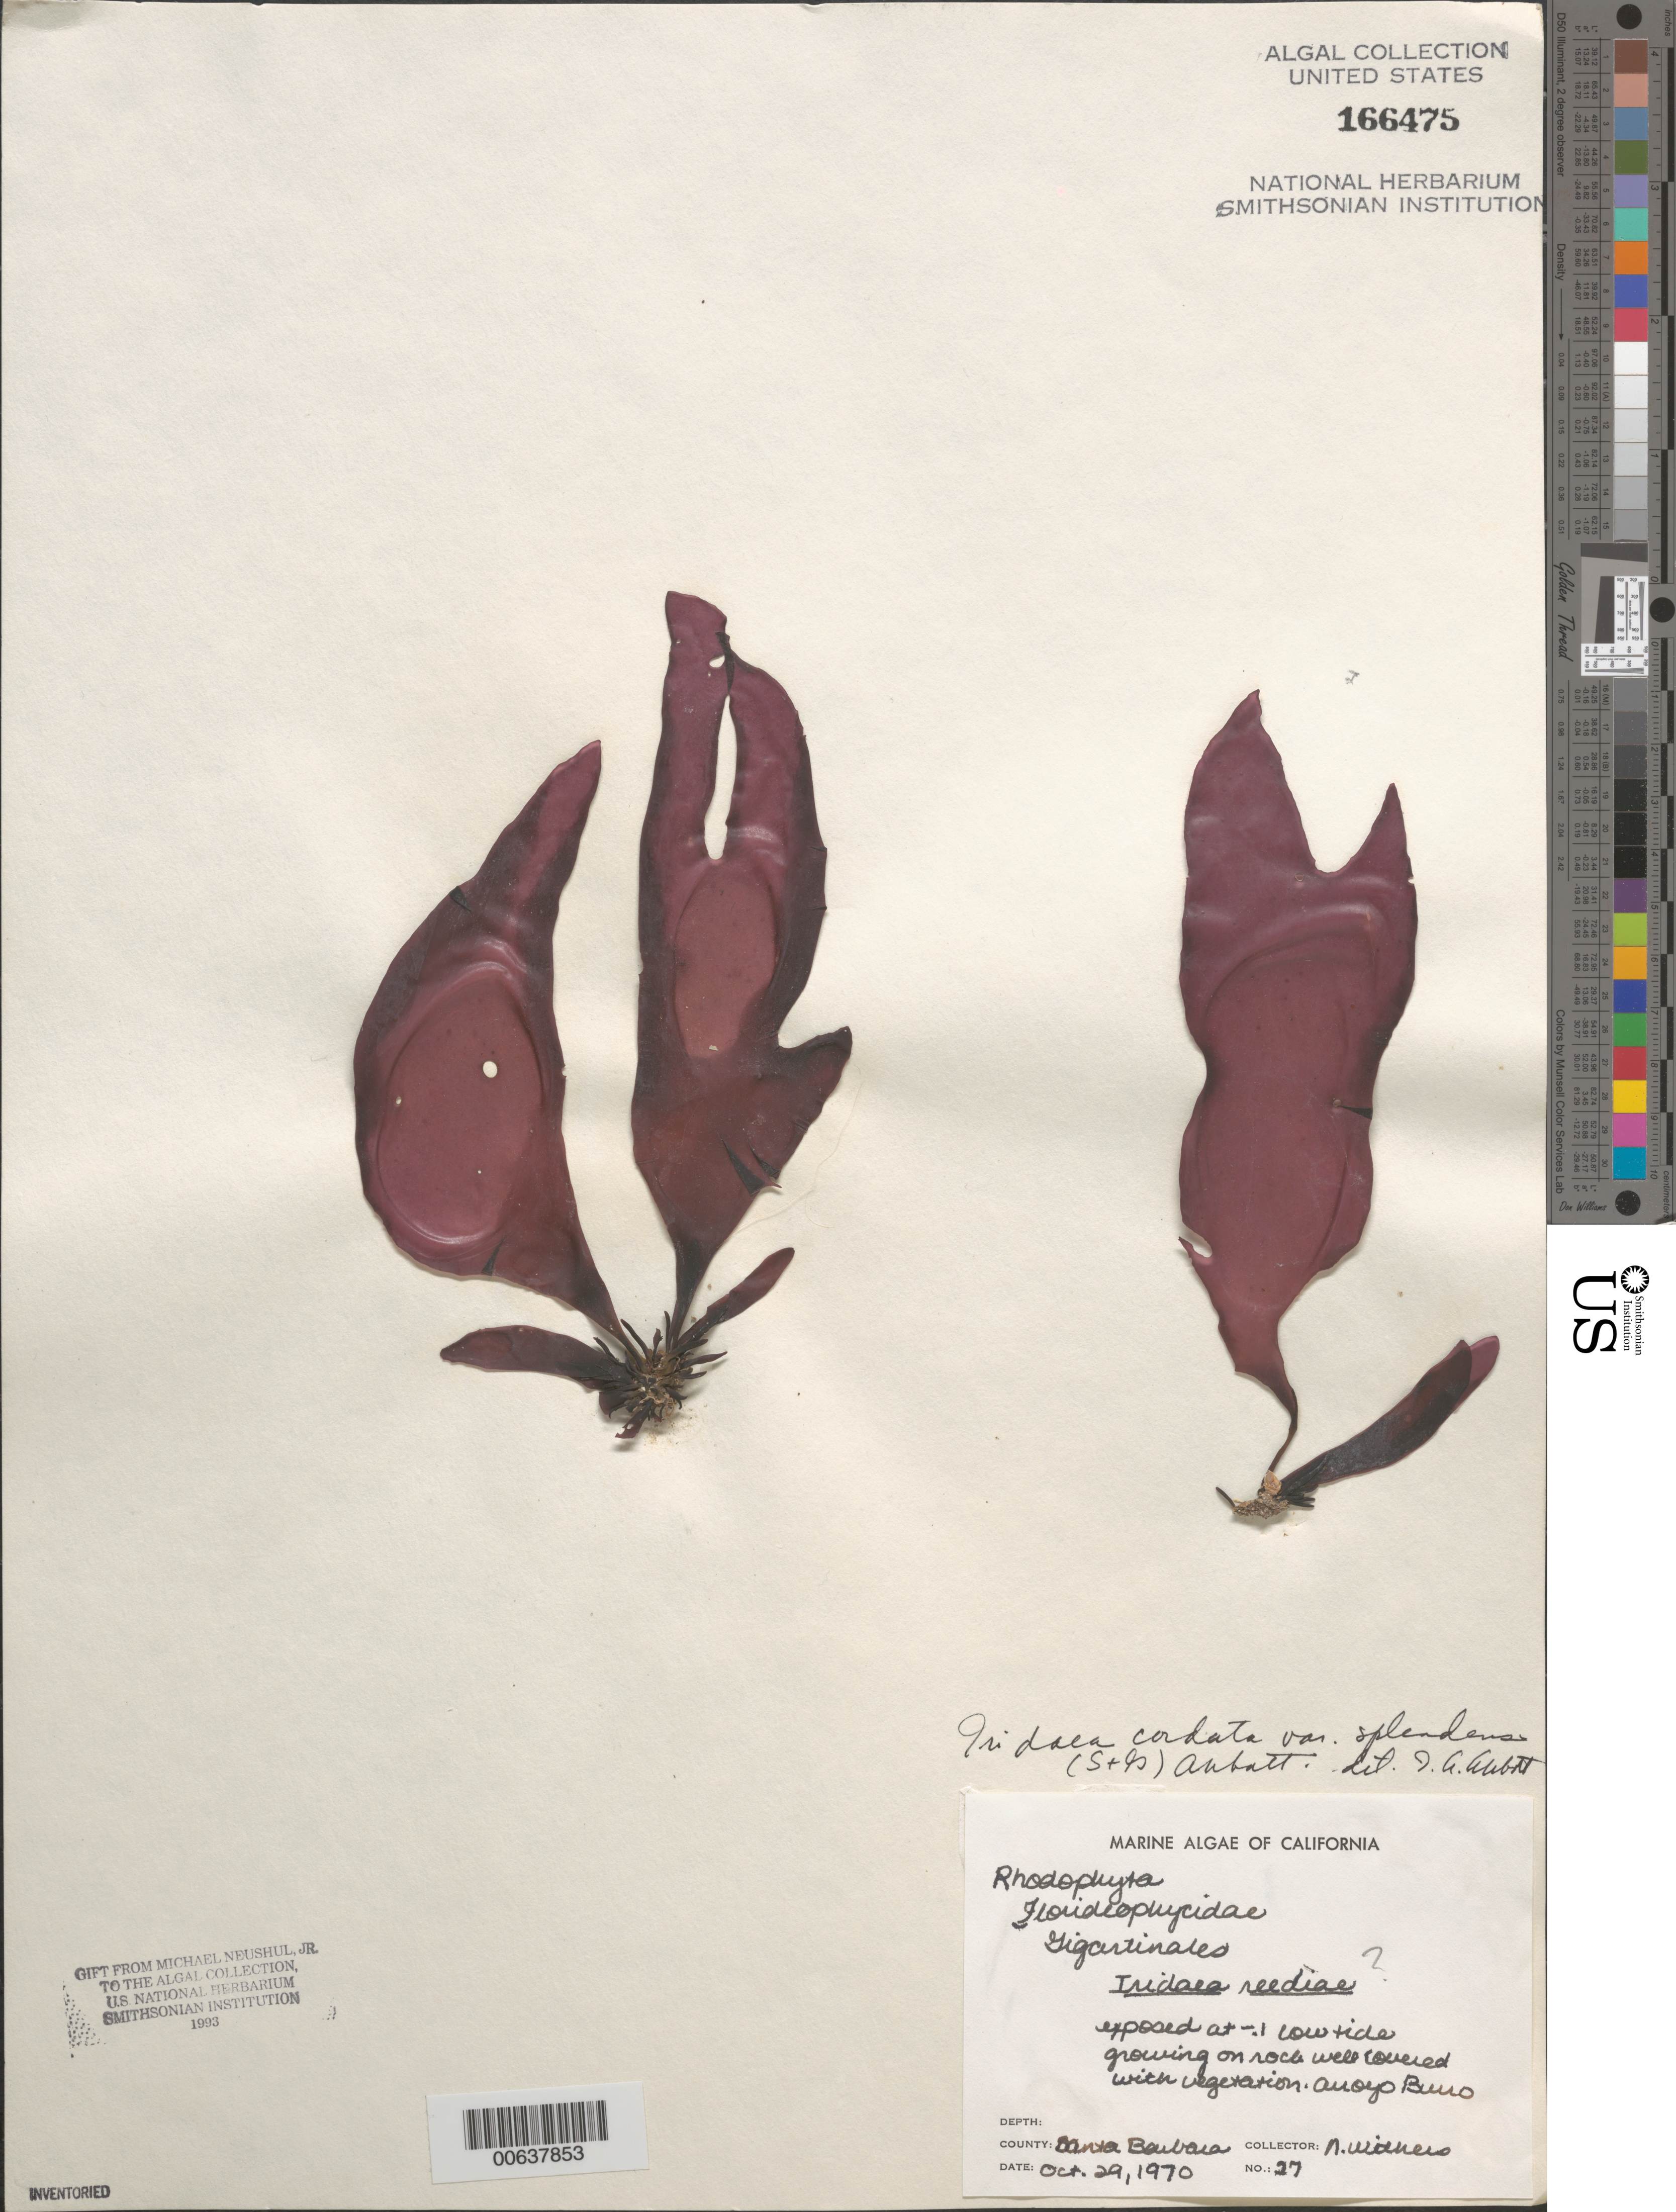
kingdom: Plantae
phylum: Rhodophyta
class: Florideophyceae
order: Gigartinales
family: Gigartinaceae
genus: Iridaea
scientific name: Iridaea cordata var. splendens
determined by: Abbott, Isabella A.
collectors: N. Withers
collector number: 27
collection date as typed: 29 Oct 1970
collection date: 1970-10-29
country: United States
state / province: California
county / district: Santa Barbara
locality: Arroyo Burro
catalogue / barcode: US 166475